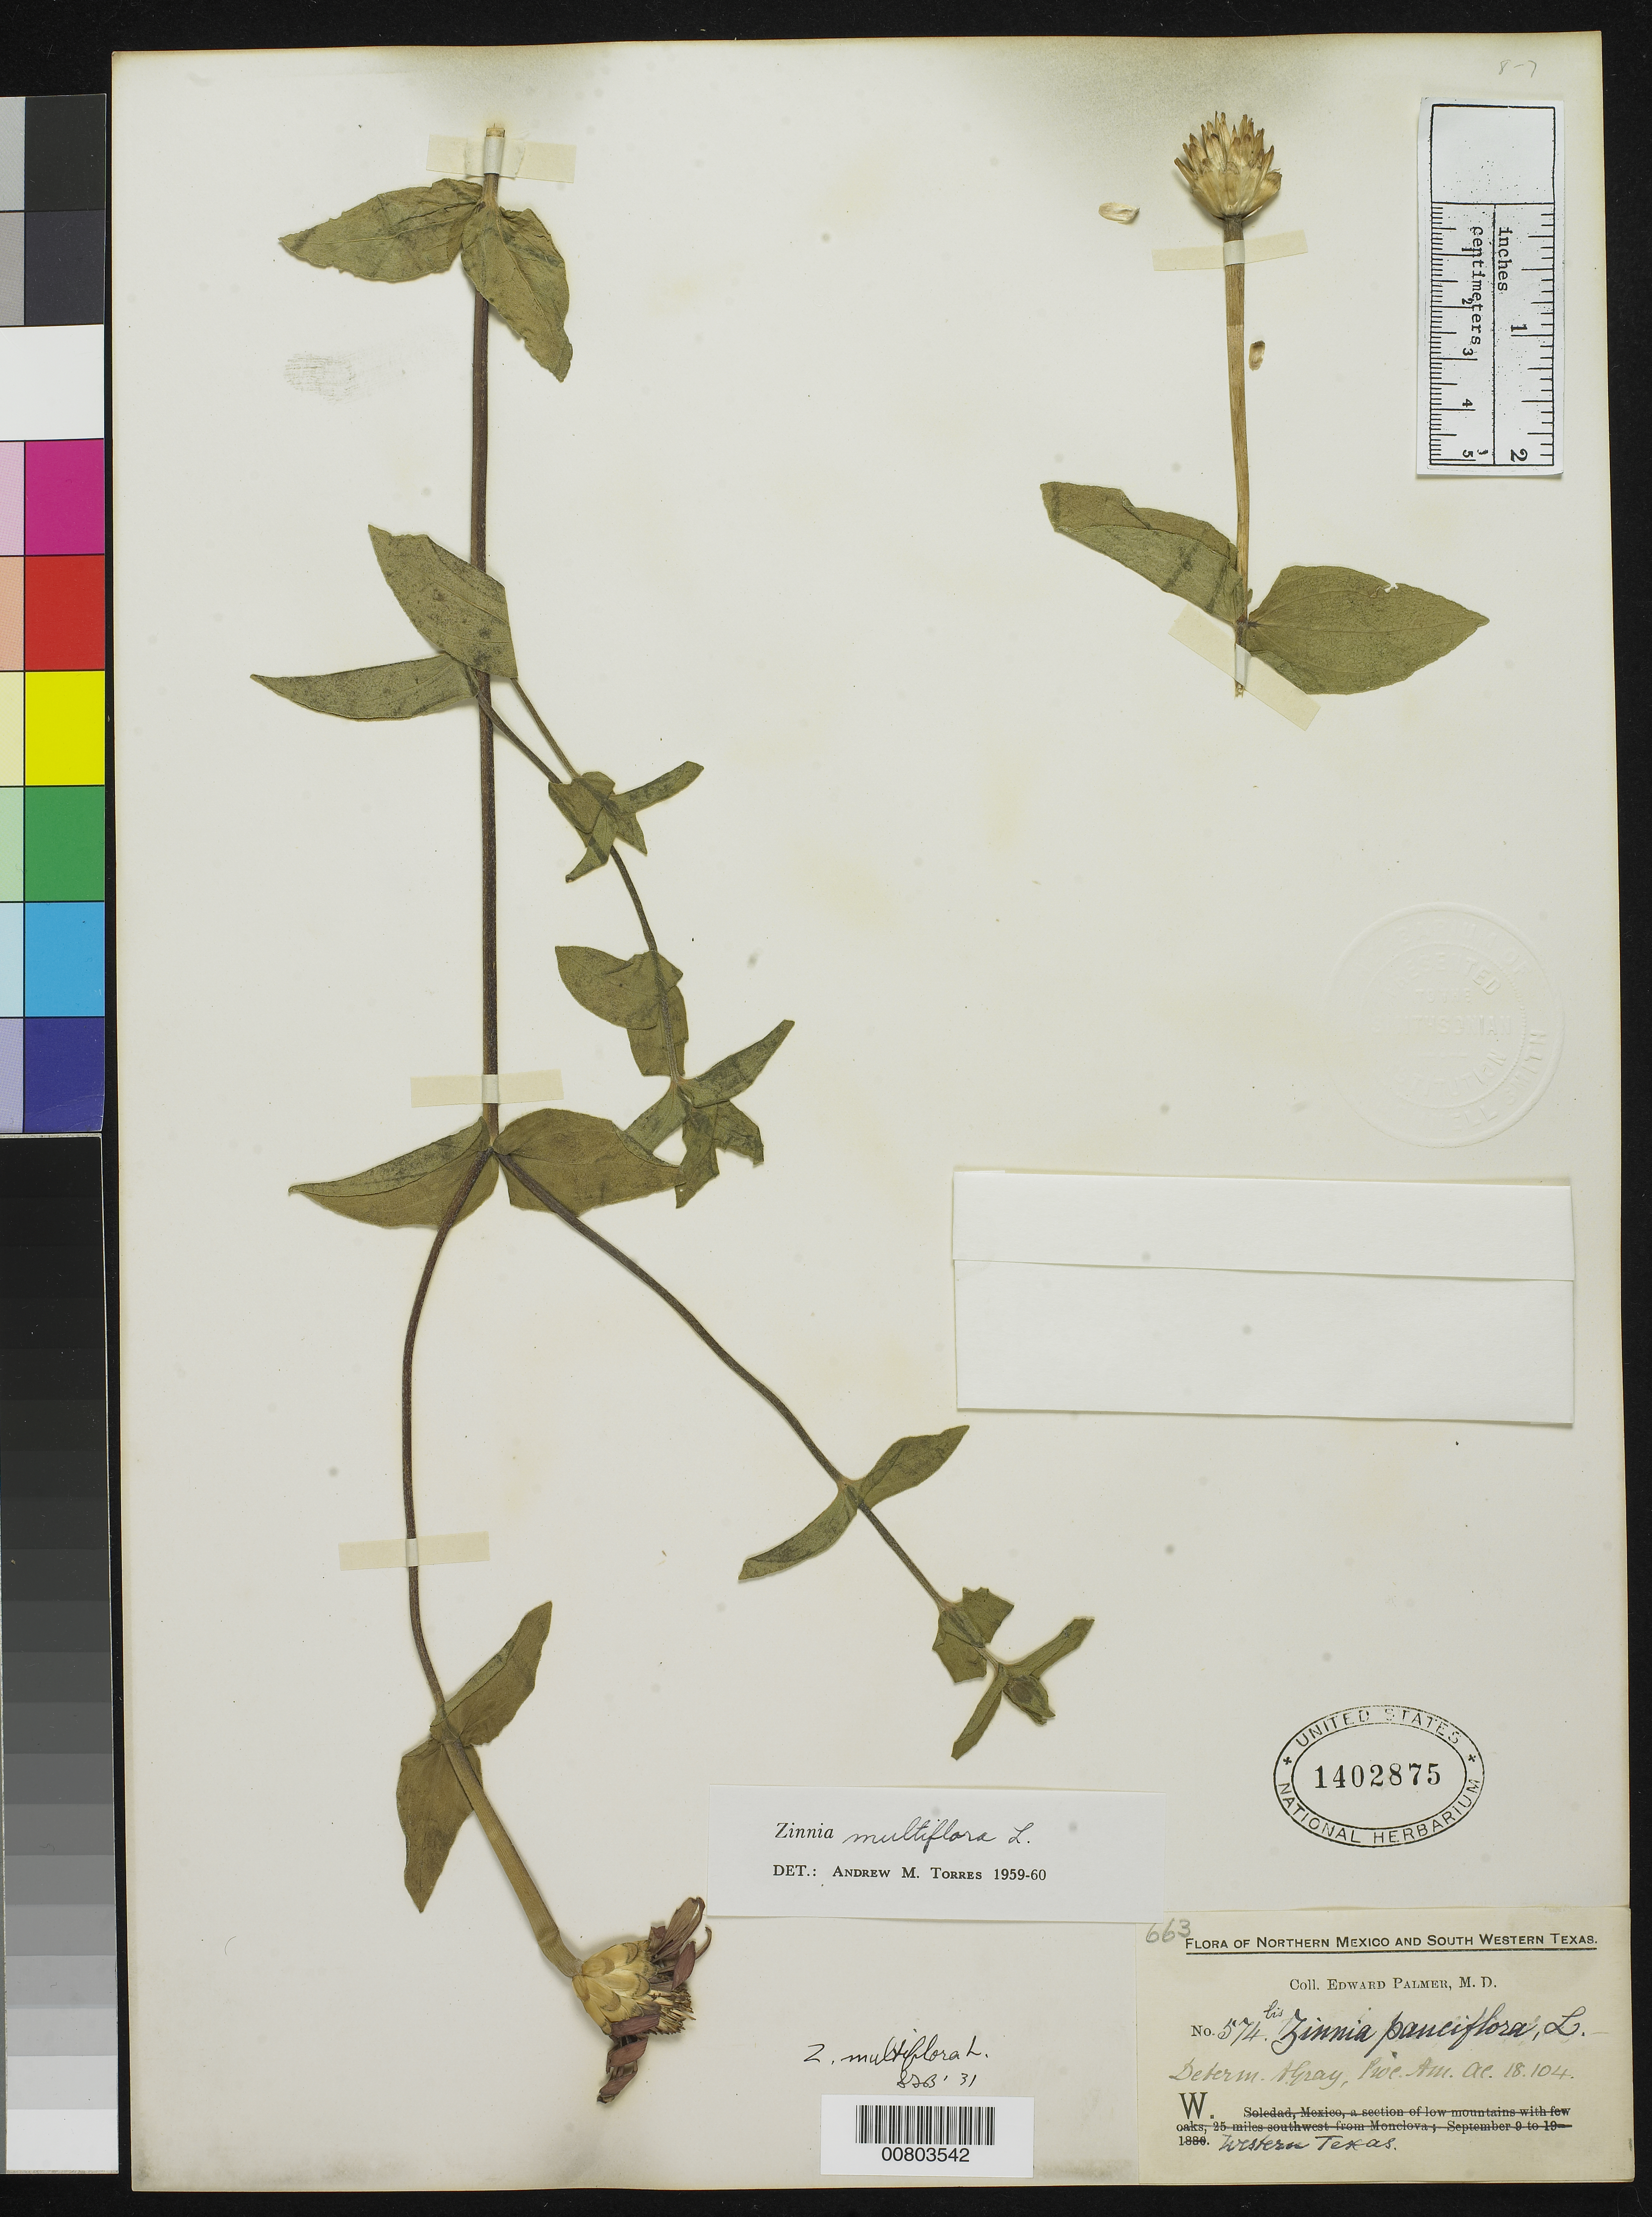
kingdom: Plantae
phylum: Tracheophyta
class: Magnoliopsida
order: Asterales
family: Asteraceae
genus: Zinnia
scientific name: Zinnia peruviana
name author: (L.) L.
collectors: E. Palmer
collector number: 574 bis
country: United States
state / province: Texas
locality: Western Texas.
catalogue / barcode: US 1402875